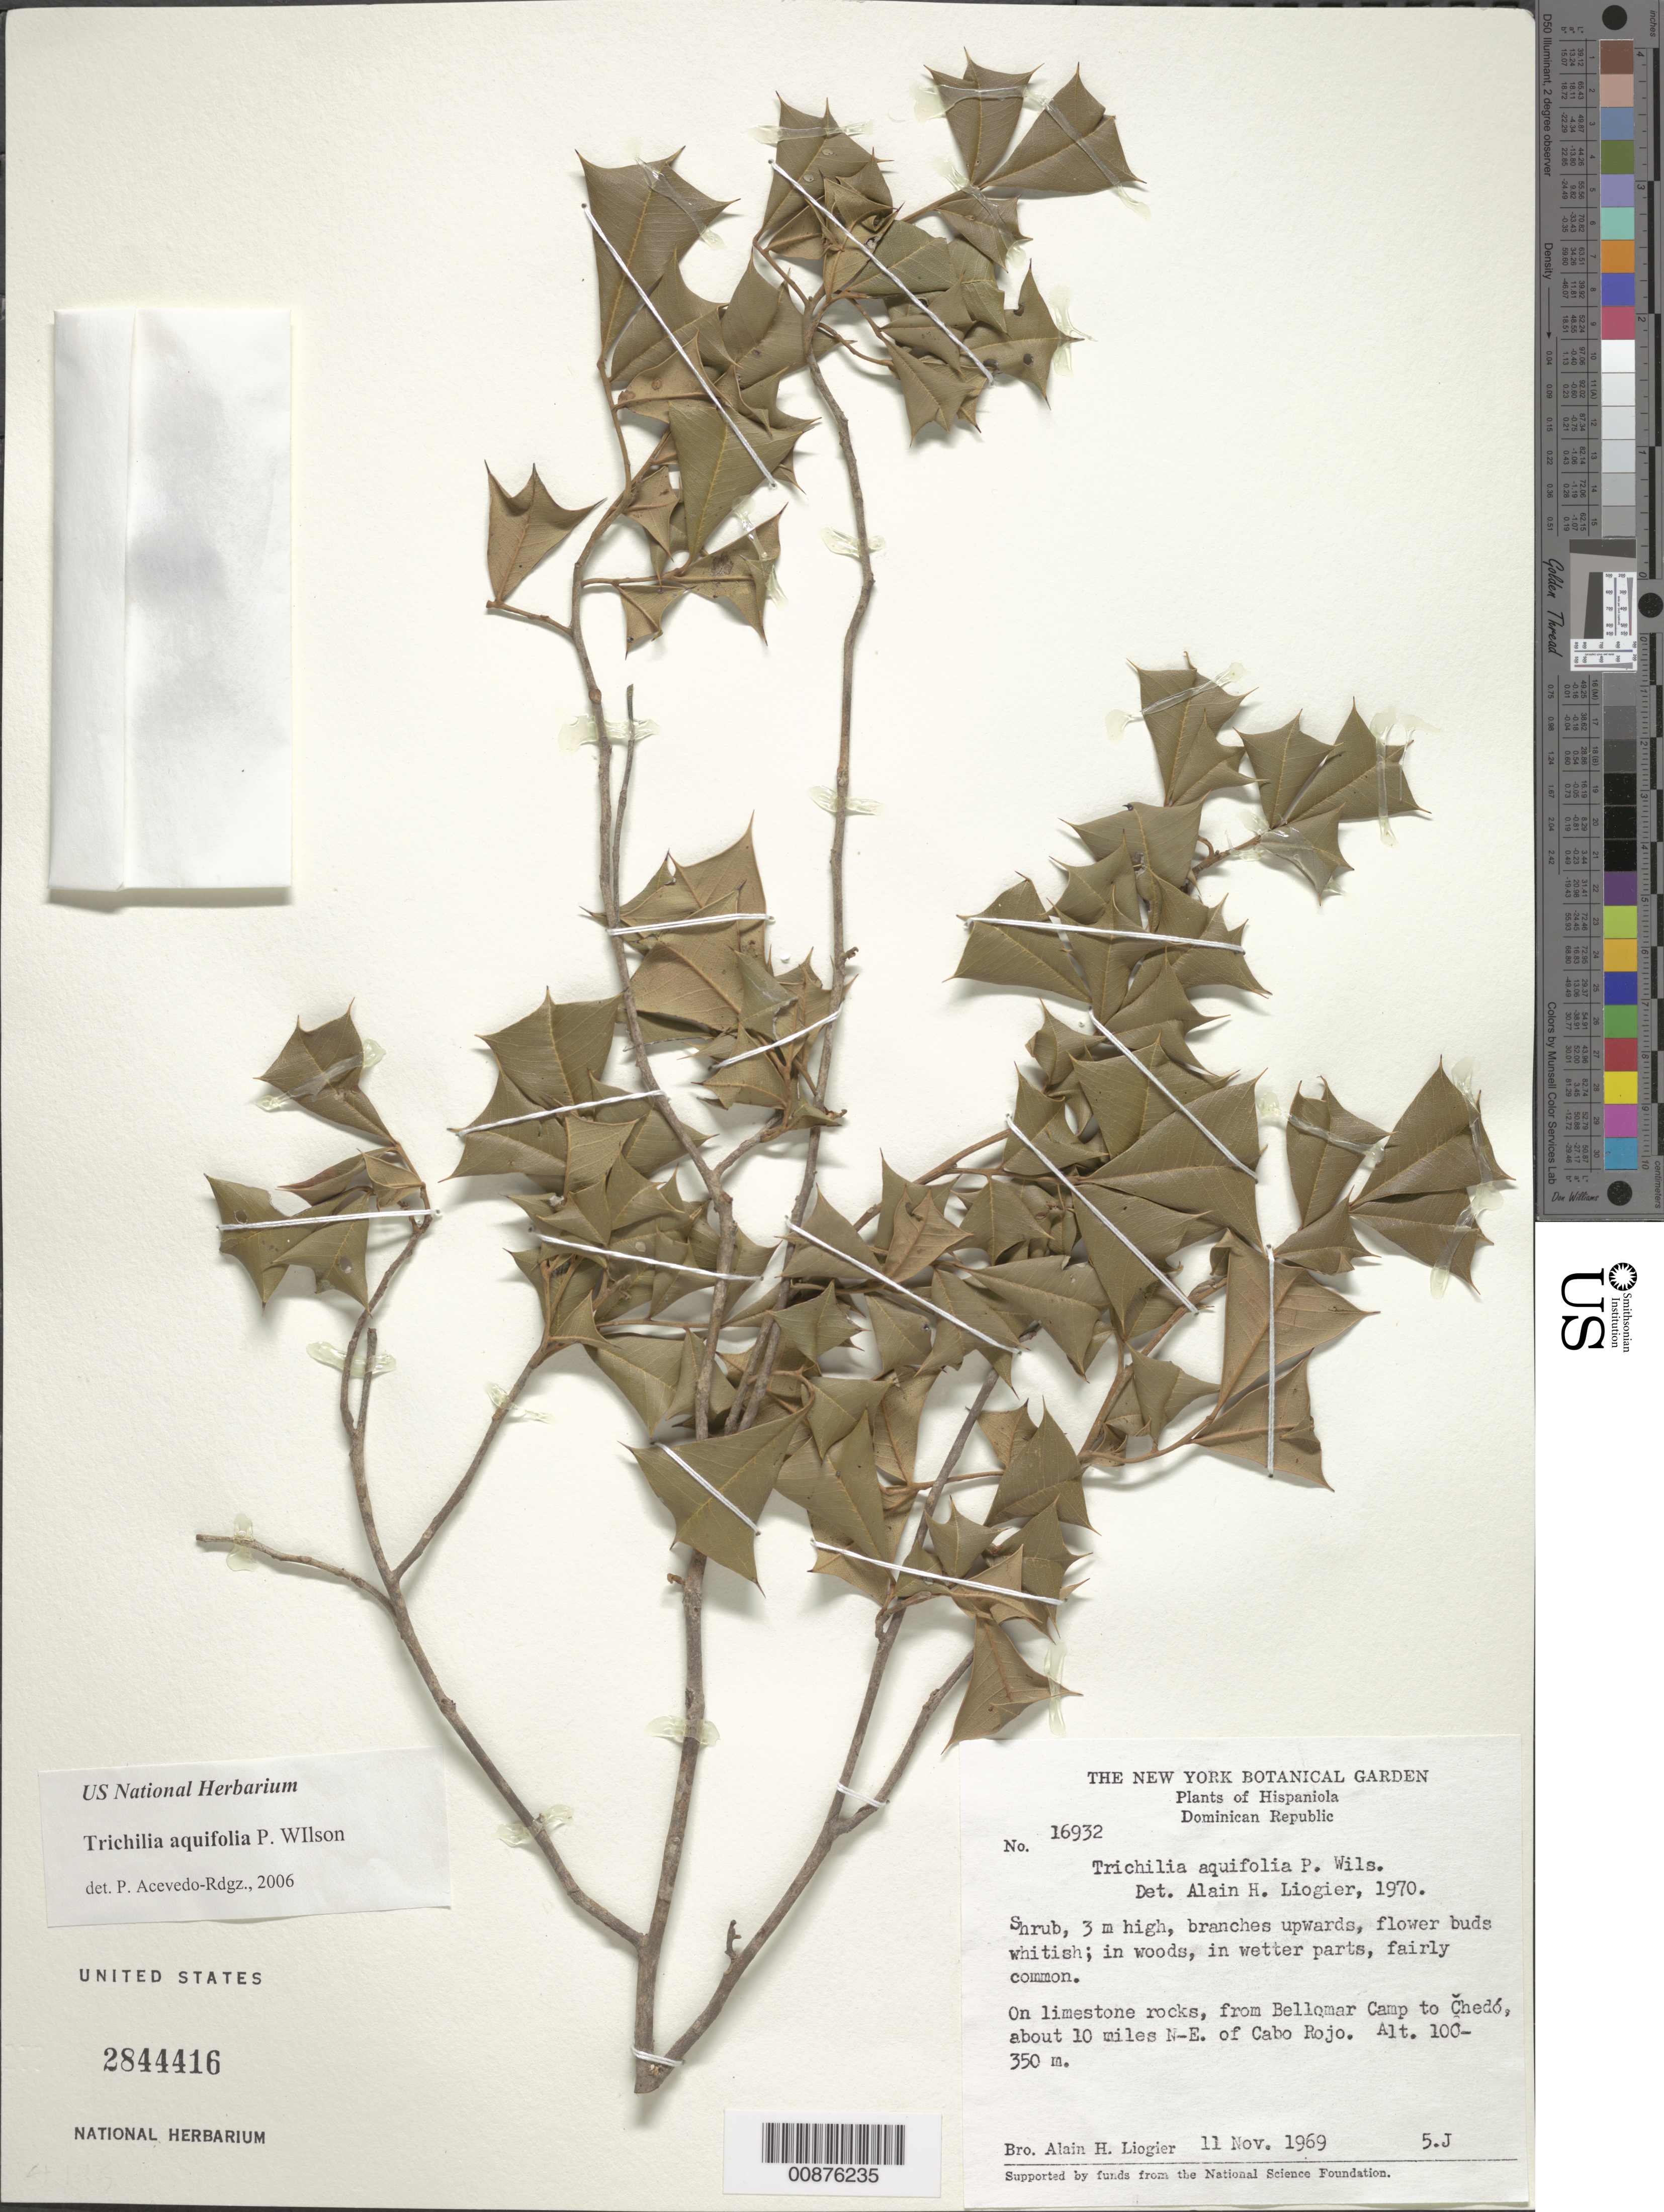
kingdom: Plantae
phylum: Tracheophyta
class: Magnoliopsida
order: Sapindales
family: Meliaceae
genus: Trichilia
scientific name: Trichilia aquifolia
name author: P. Wilson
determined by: Acevedo-Rodríguez, P., (BOT), Smithsonian Institution - National Museum of Natural History (UNITED STATES)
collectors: A. H. Liogier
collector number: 16932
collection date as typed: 11 Nov 1969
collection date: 1969-11-11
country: Dominican Republic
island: Hispaniola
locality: From Bellomar Camp to Chedó, about 10 miles NE of Cabo Rojo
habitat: In woods, in wetter parts, on limestone rocks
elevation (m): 100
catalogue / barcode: US 2844416